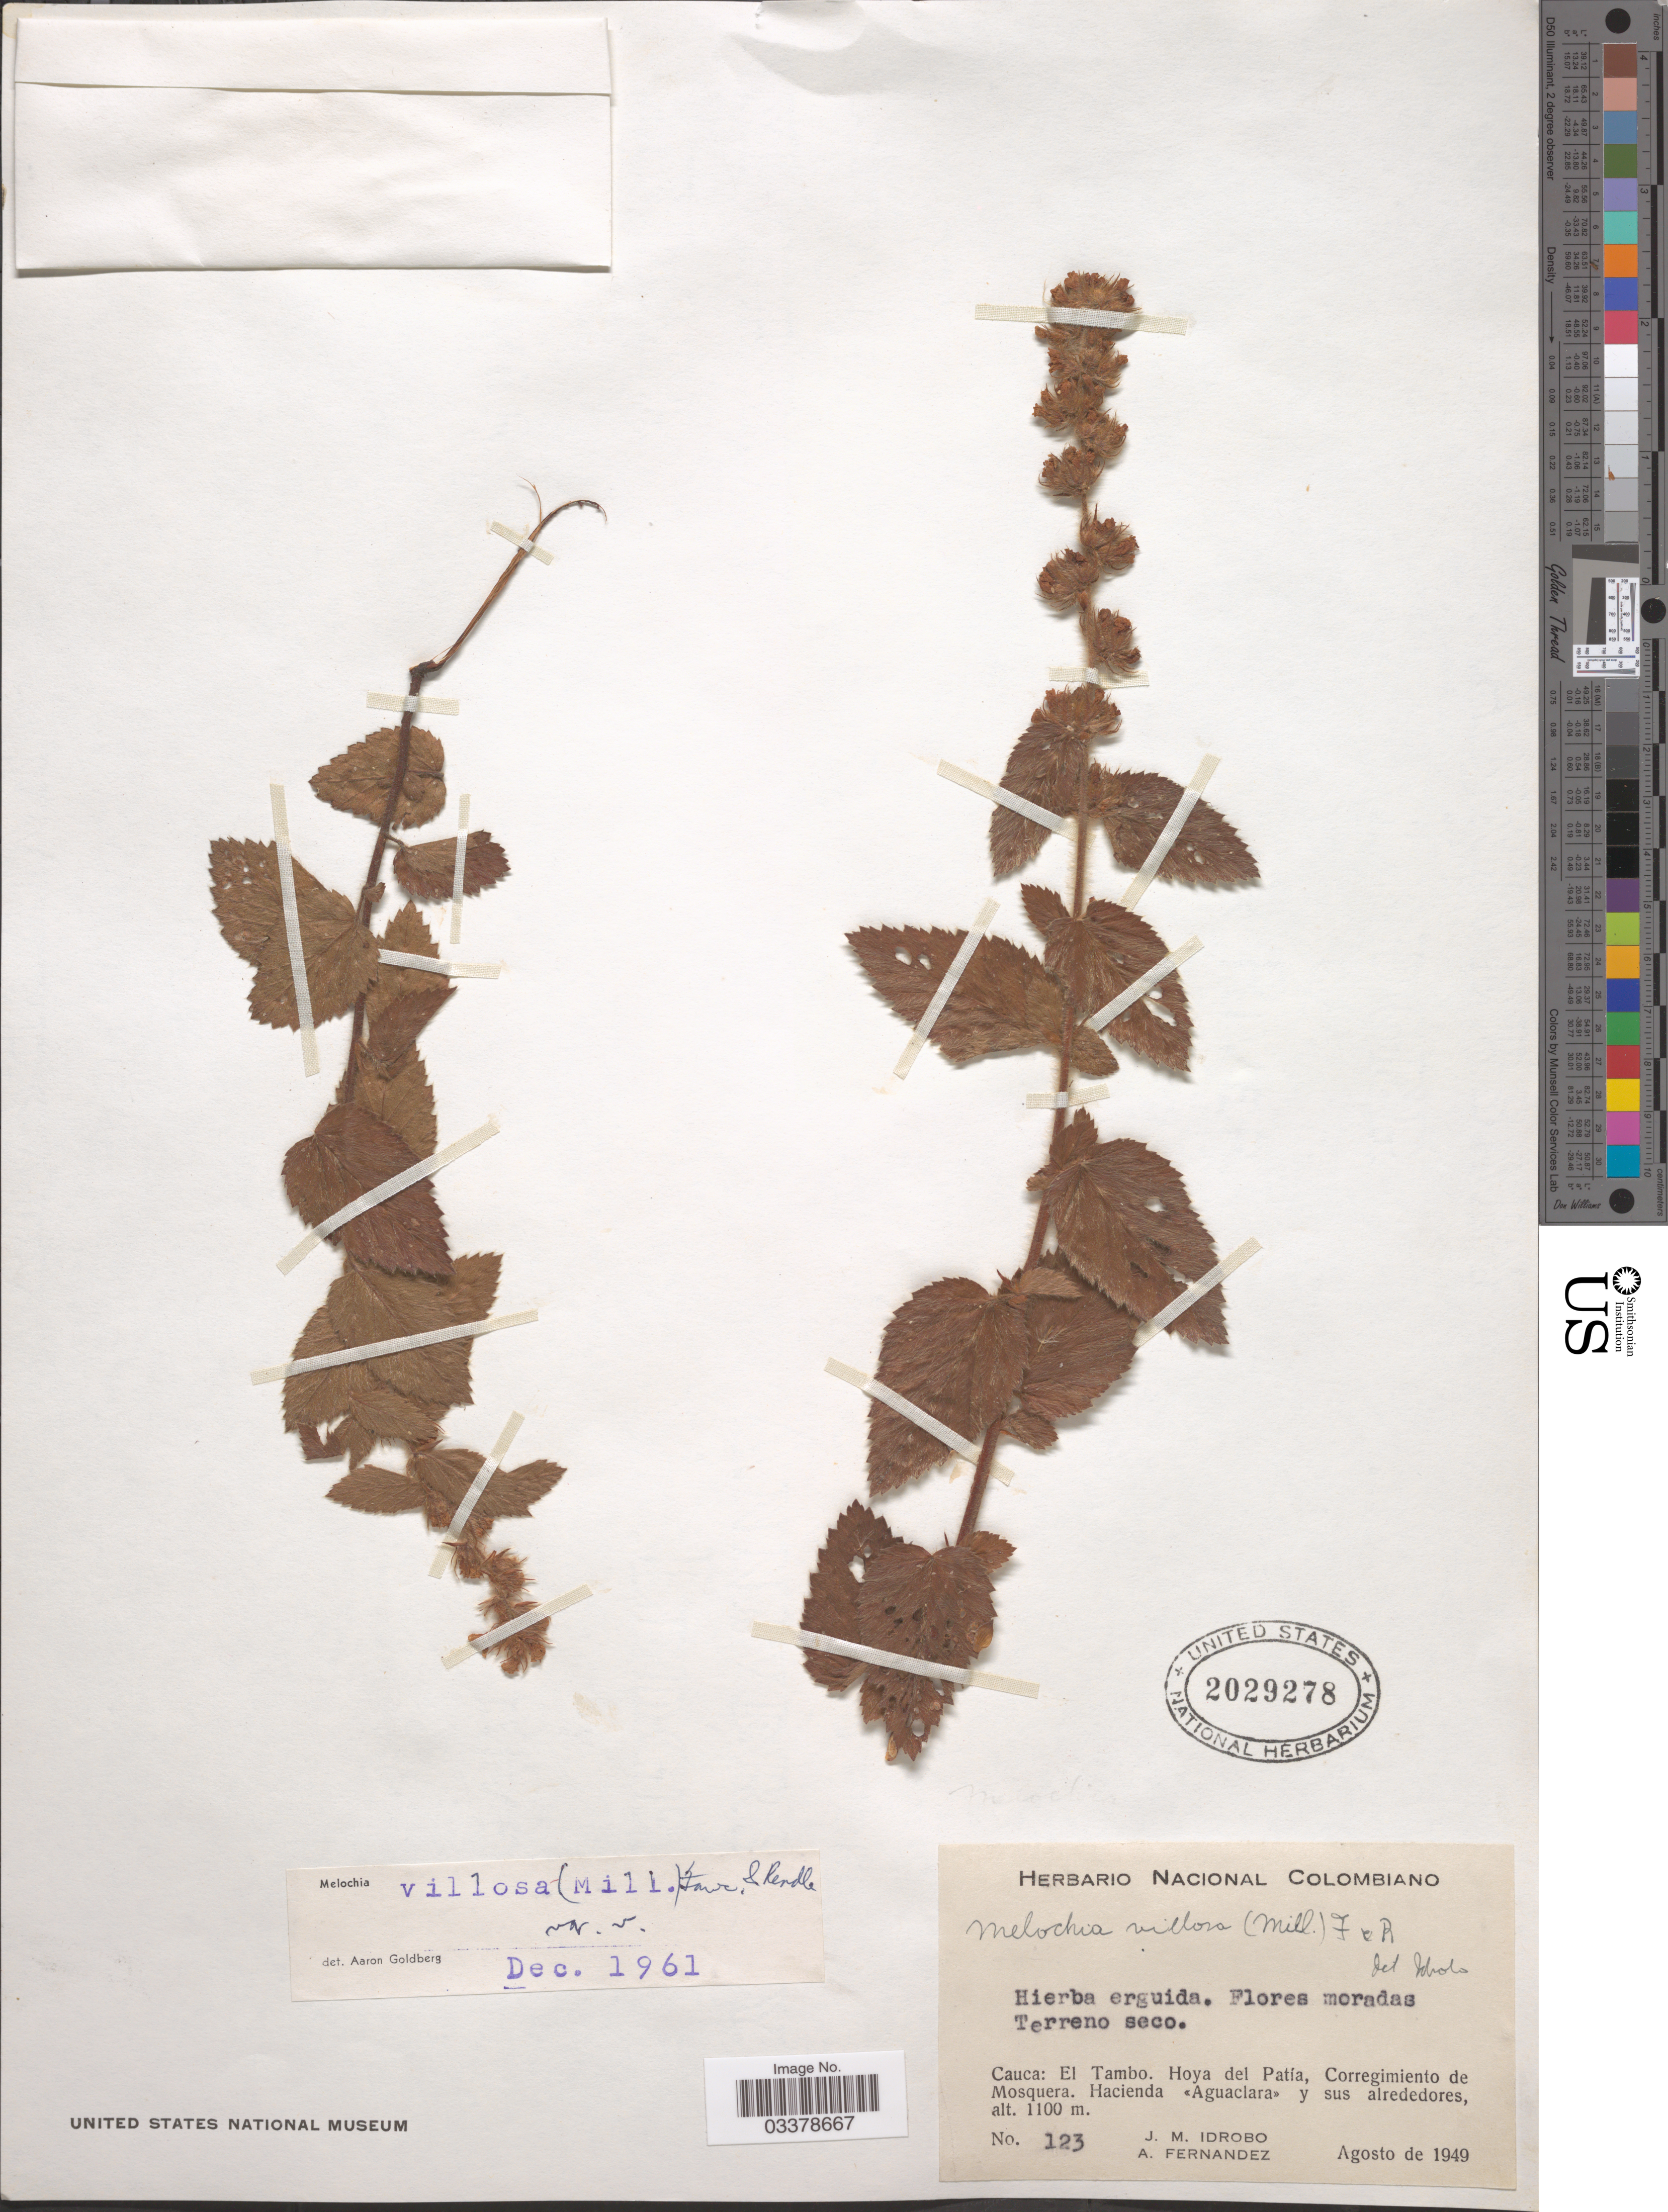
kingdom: Plantae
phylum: Tracheophyta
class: Magnoliopsida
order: Malvales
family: Malvaceae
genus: Melochia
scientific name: Melochia spicata var. spicata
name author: (L.) Fryxell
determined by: Dorr, L. J., (BOT), Smithsonian Institution - National Museum of Natural History (UNITED STATES)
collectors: J. M. Idrobo & A. Fernandez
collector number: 123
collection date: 1949-08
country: Colombia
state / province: Cauca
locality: El Tambo. Hoya del Patía, Corregimiento de Mosquera. Hacienda «Aguaclara» y sus alrededores.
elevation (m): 1100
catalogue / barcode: US 2029278